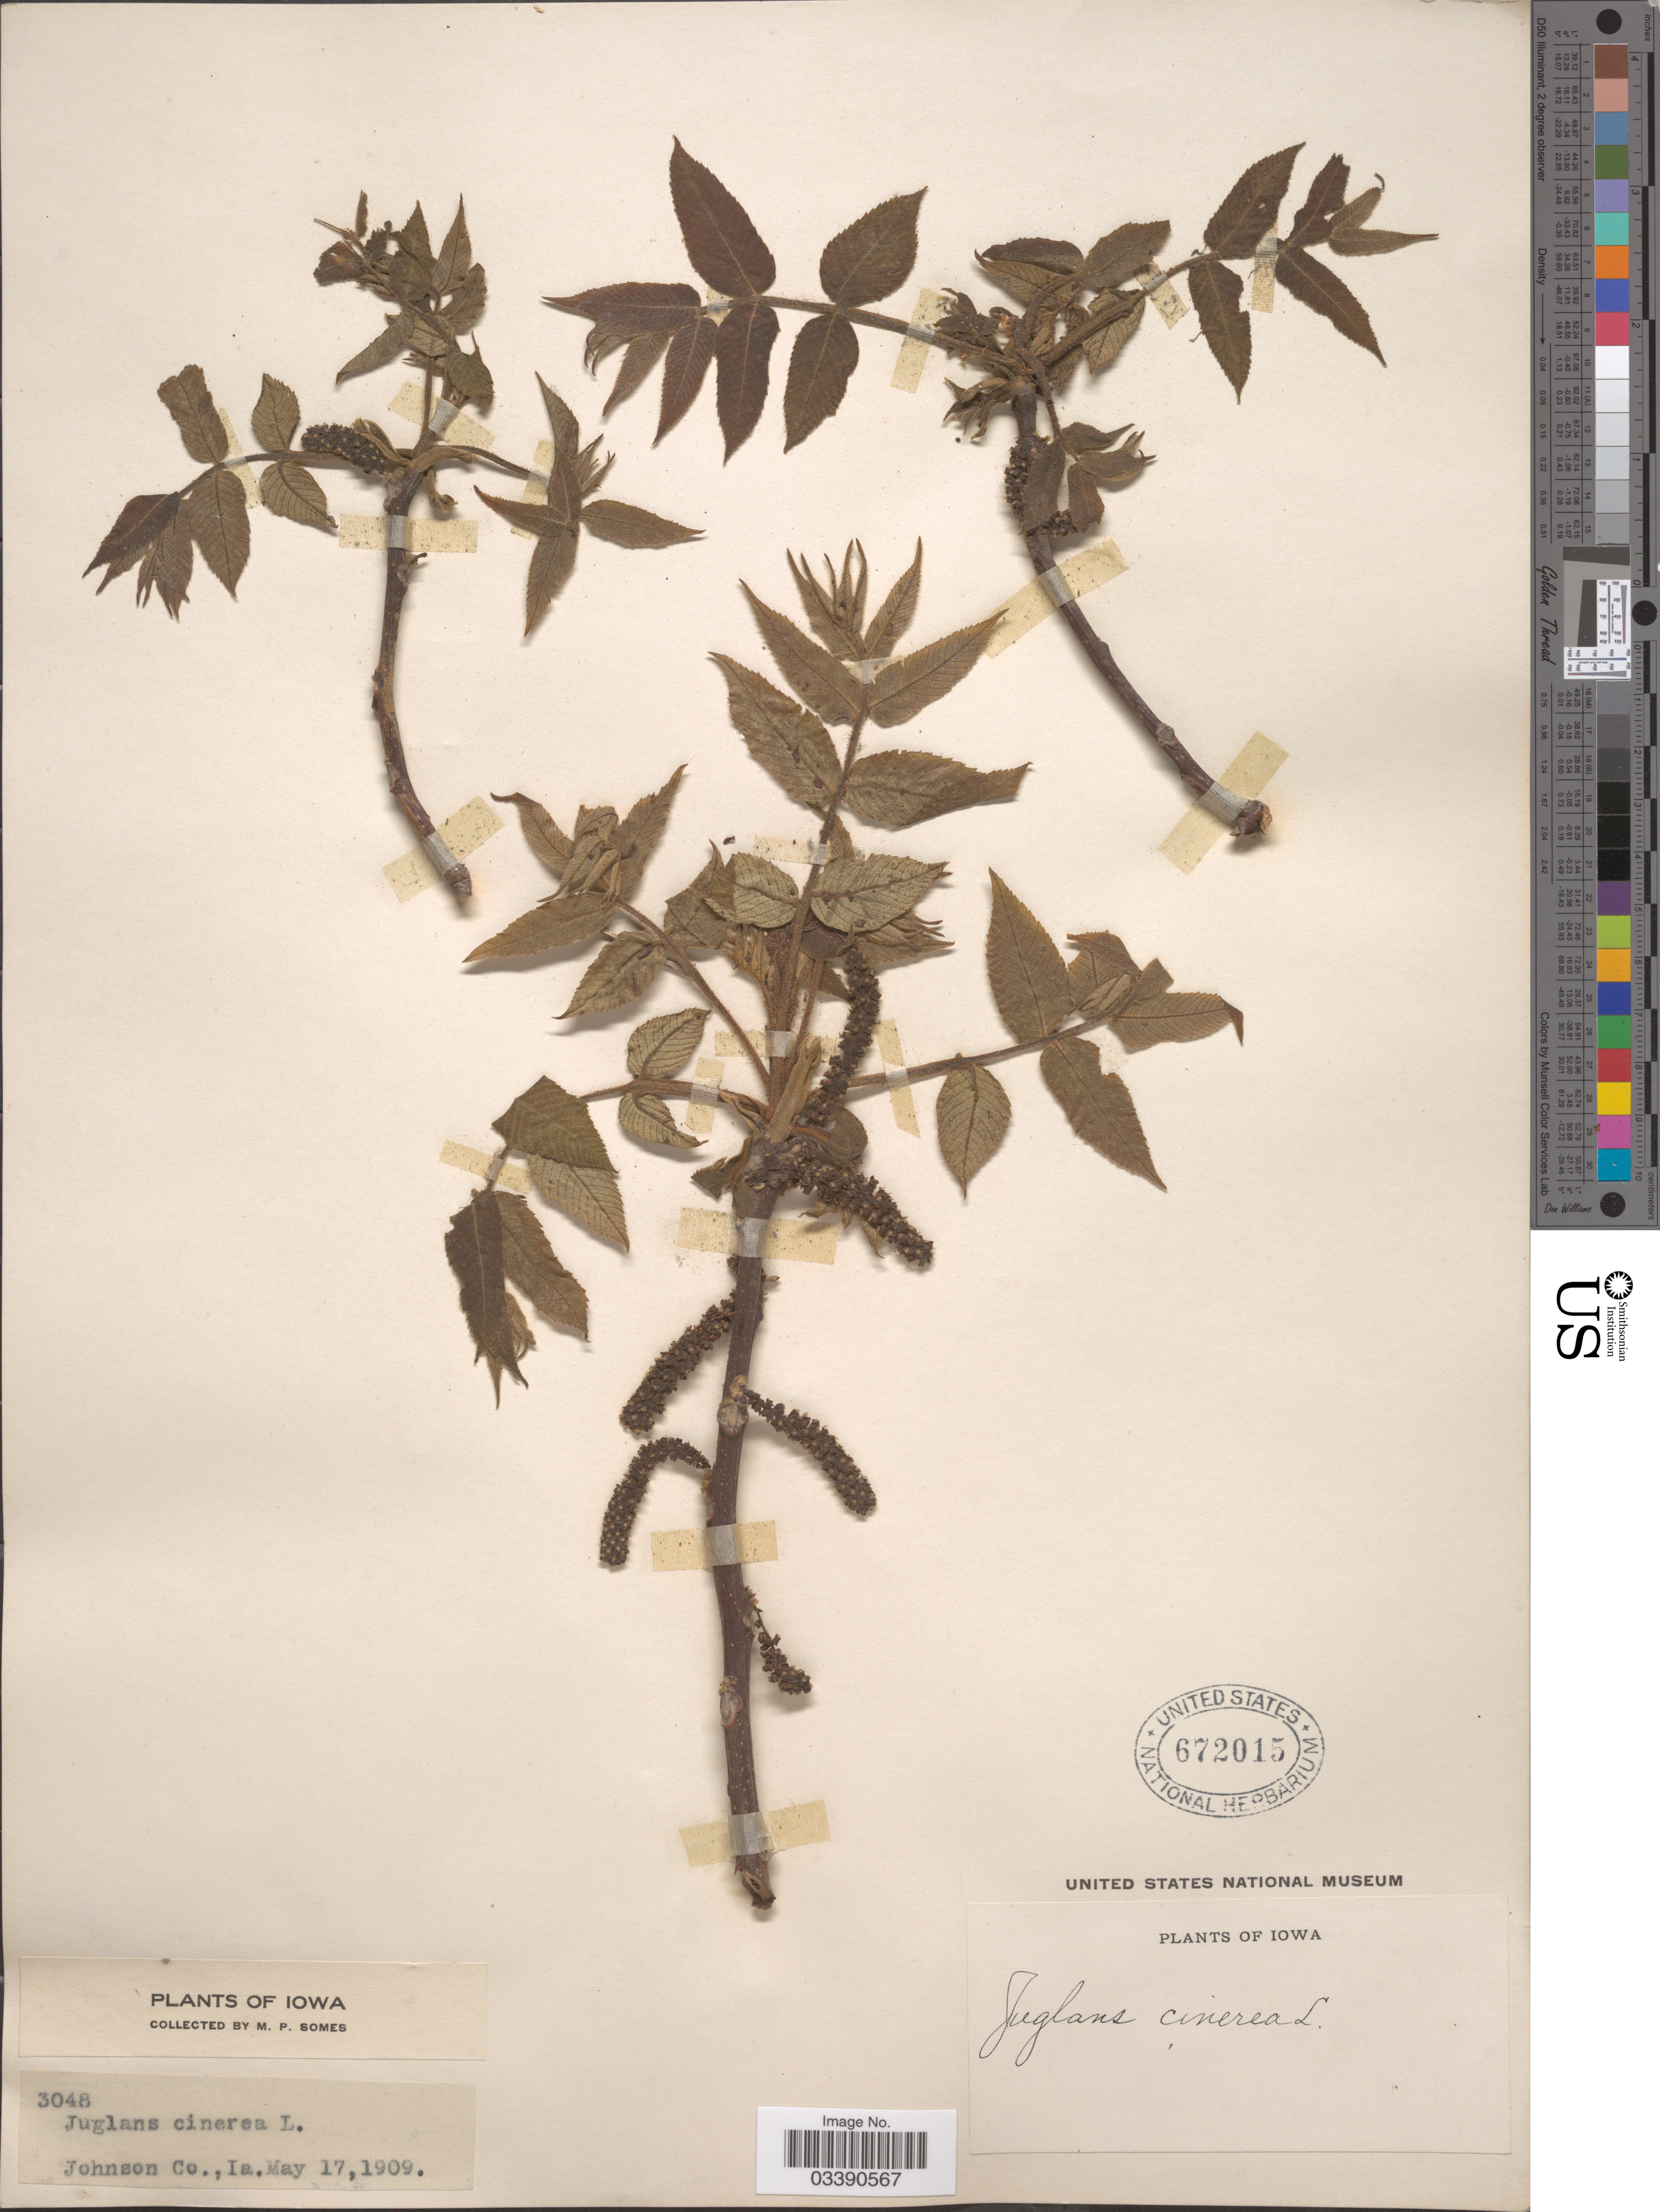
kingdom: Plantae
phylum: Tracheophyta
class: Magnoliopsida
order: Fagales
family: Juglandaceae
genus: Juglans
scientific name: Juglans cinerea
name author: L.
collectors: M. Somes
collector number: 3048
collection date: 1909-05-17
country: United States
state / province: Iowa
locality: Johnson Co.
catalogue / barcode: US 672015